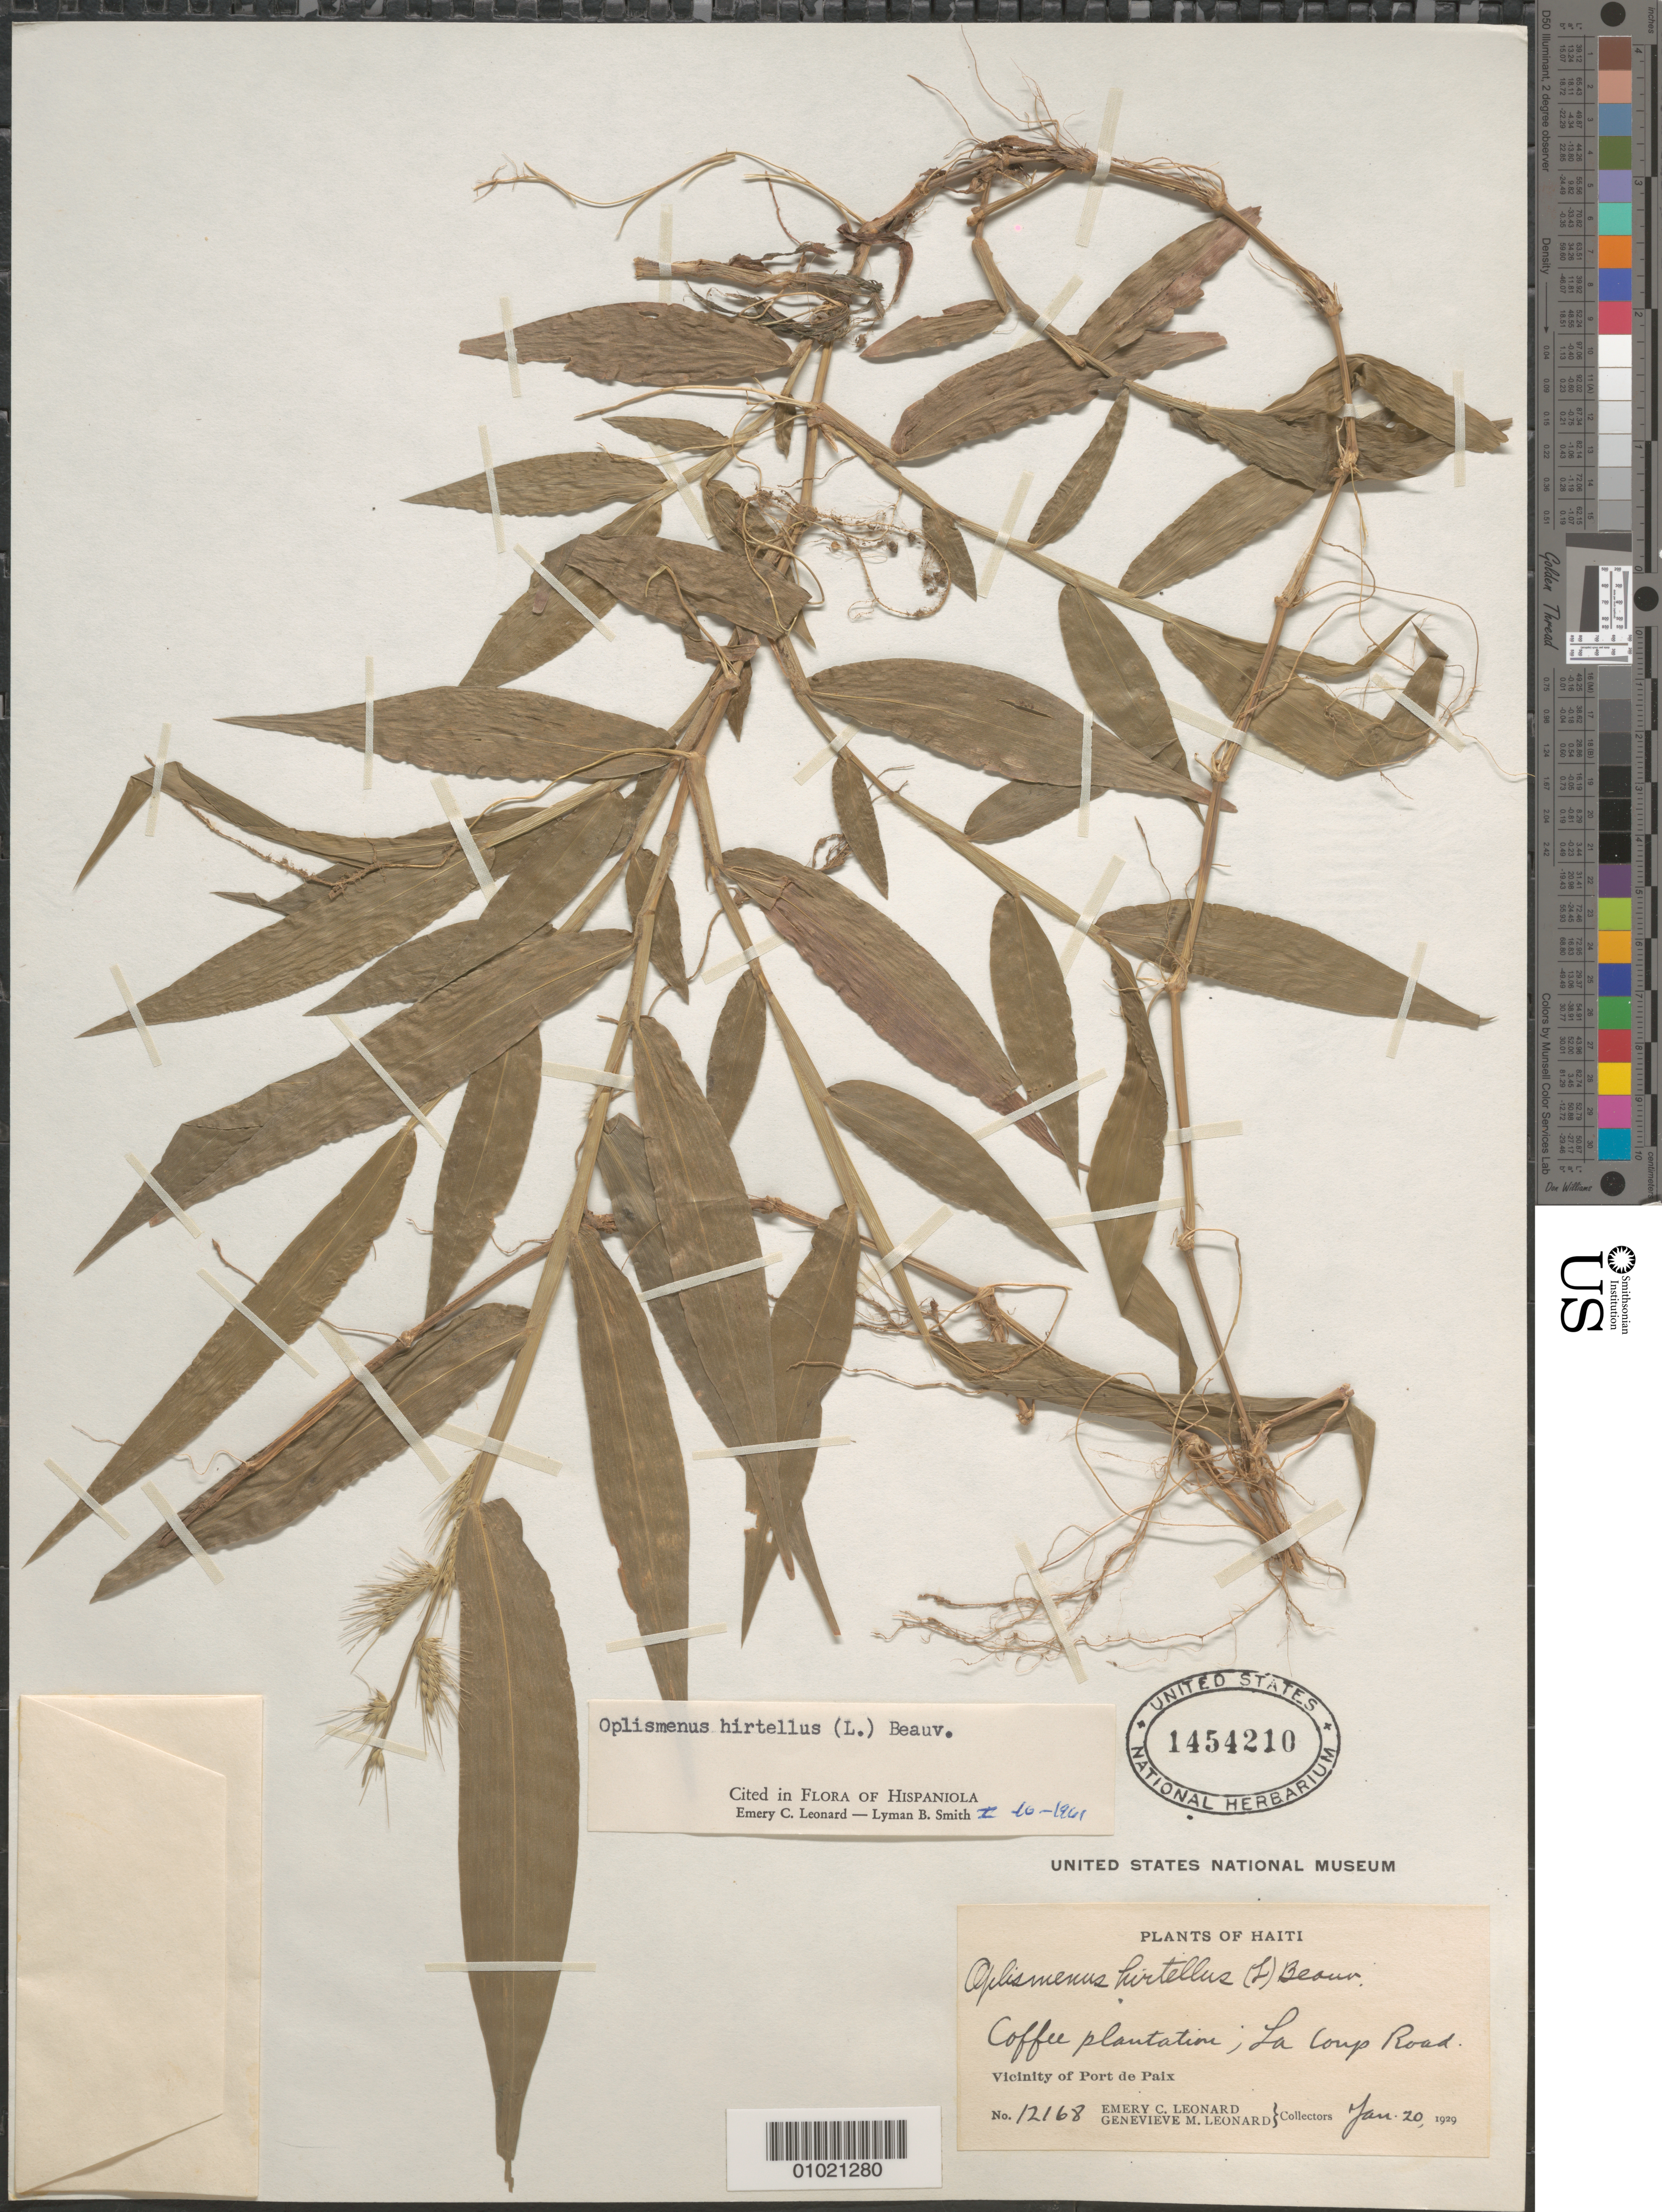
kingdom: Plantae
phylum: Tracheophyta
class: Liliopsida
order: Poales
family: Poaceae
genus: Oplismenus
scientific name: Oplismenus hirtellus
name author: (L.) P. Beauv.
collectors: E. C. Leonard & G. M. Leonard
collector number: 12168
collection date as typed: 20 Jan 1929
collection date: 1929-01-20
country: Haiti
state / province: Nord-Óuest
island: Hispaniola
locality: Coffee plantation; La Coup road. Vicinity of Port de Paix.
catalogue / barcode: US 1454210